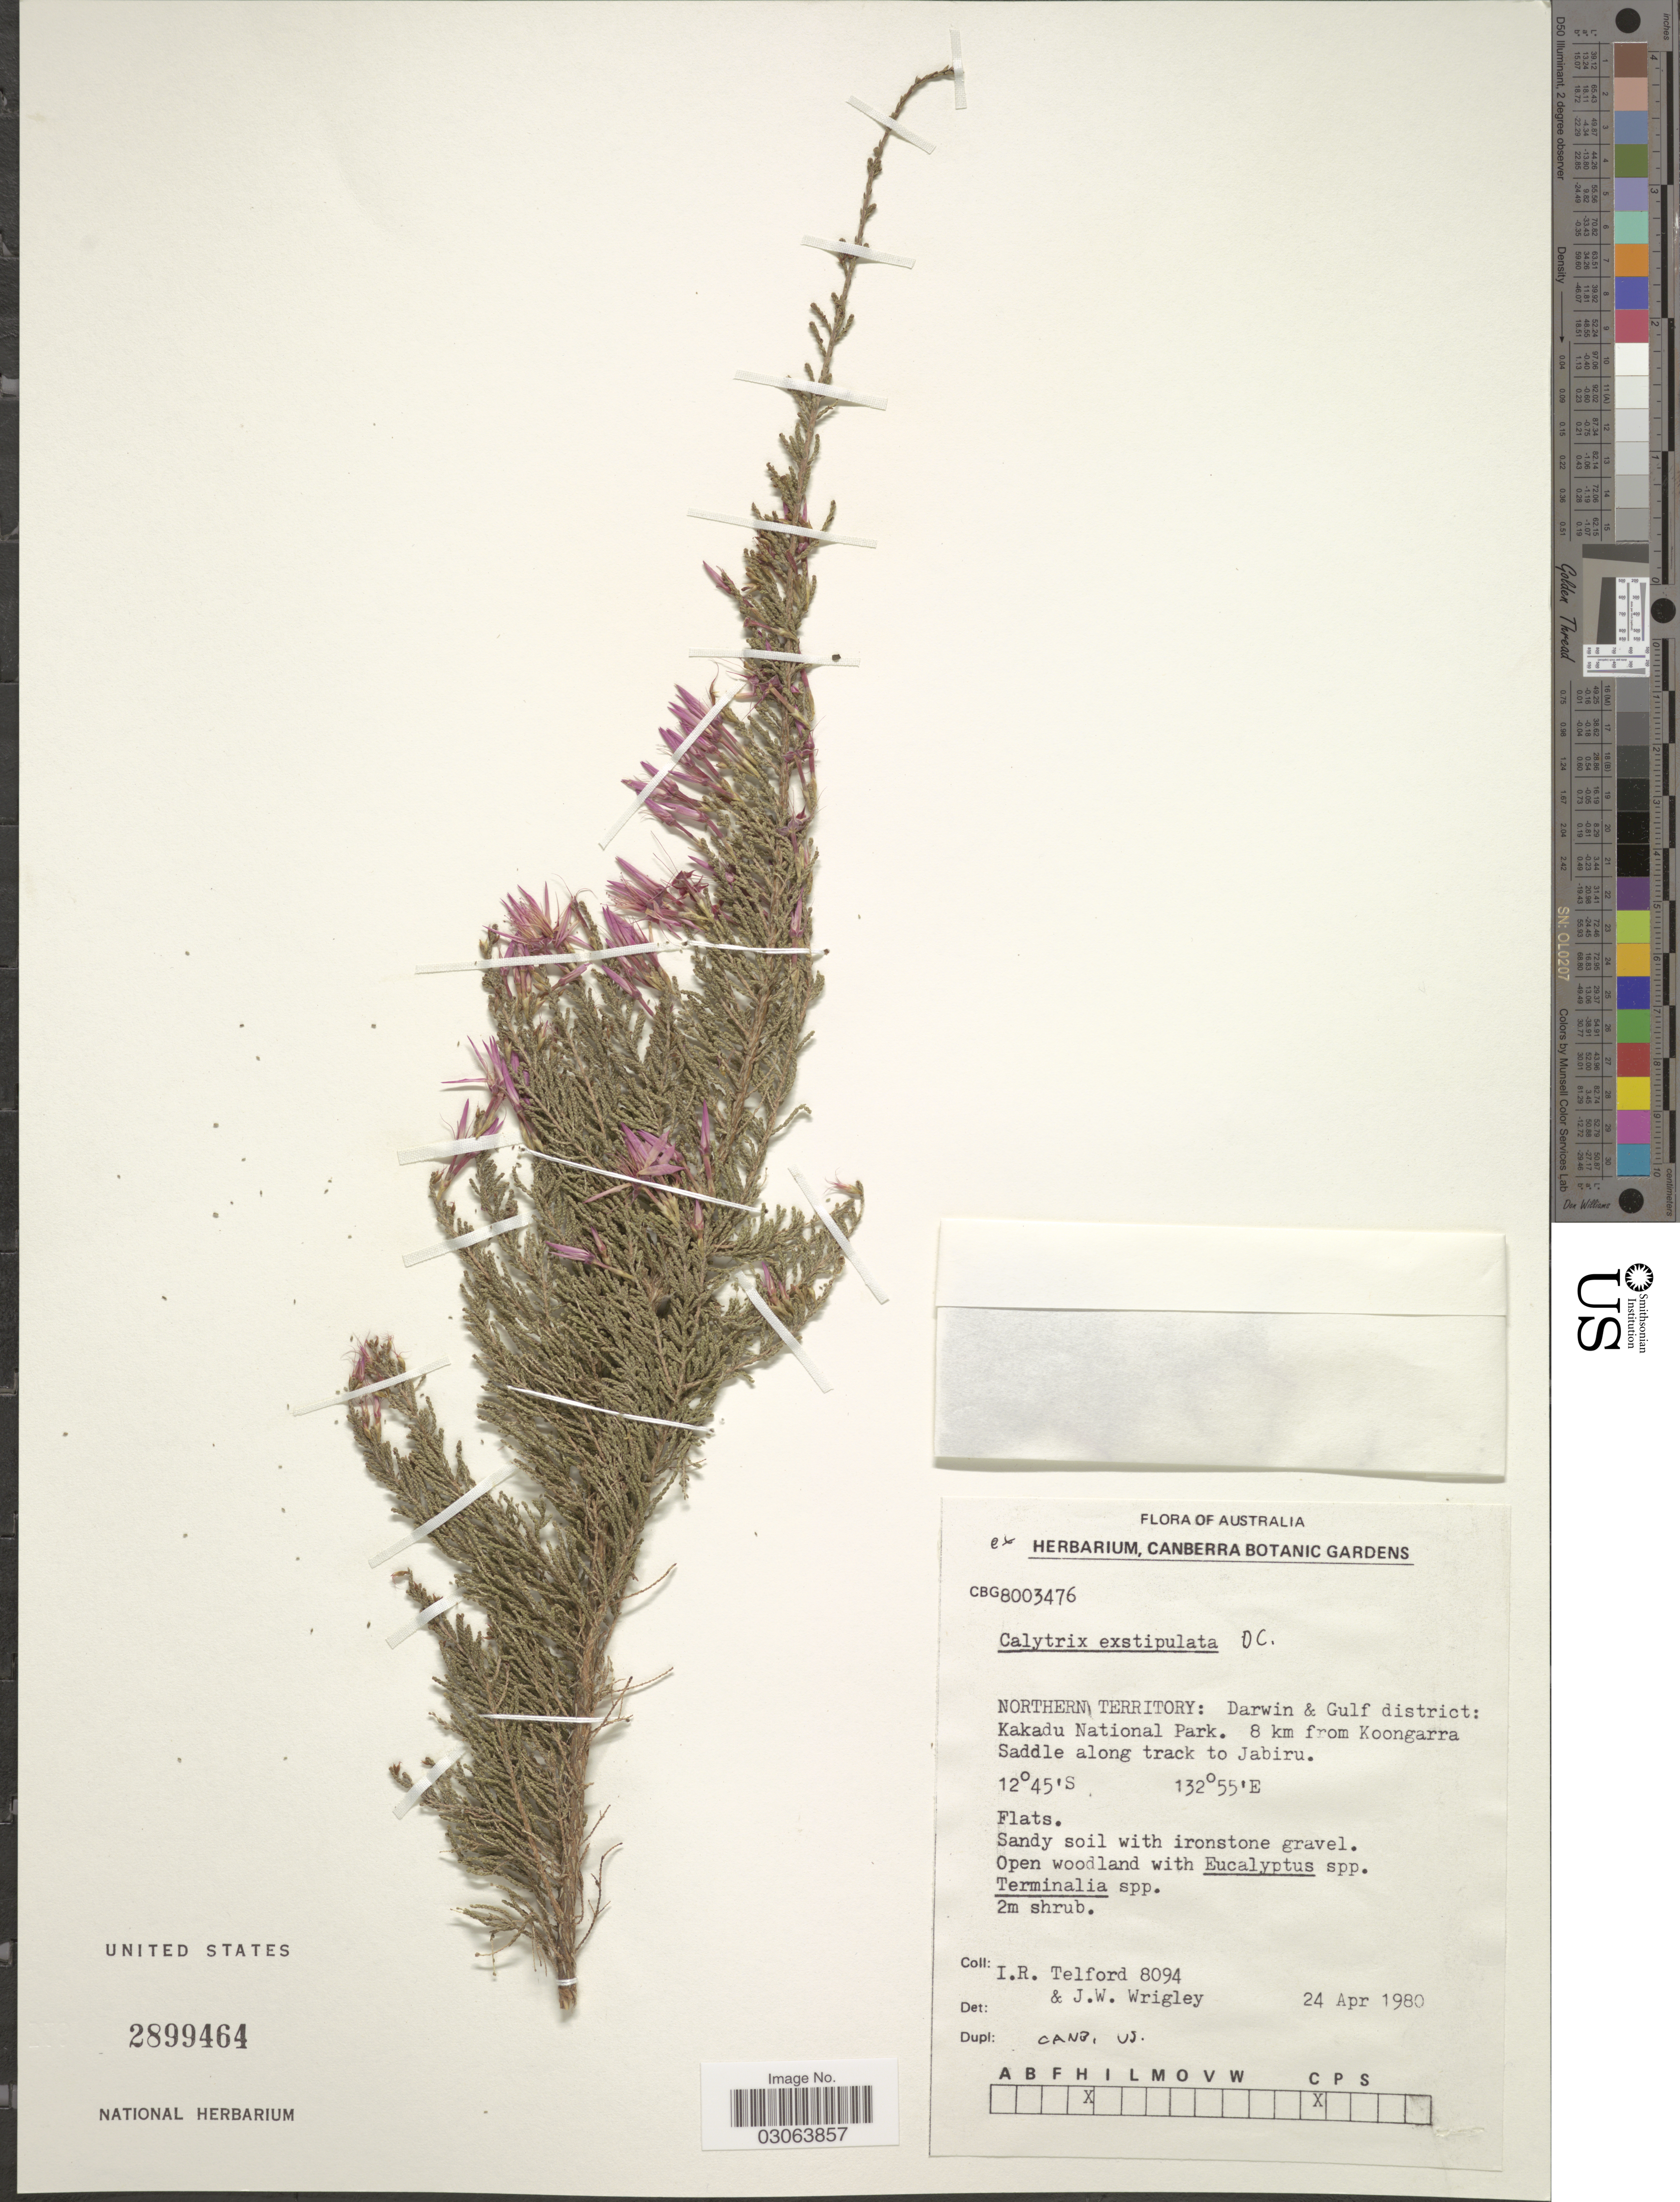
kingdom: Plantae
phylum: Tracheophyta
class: Magnoliopsida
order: Myrtales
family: Myrtaceae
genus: Calytrix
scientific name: Calytrix exstipulata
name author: D.C.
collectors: I. R. Telford & J. Wrigley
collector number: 8094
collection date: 1980-04-24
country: Australia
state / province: Northern Territory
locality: Darwin & Gulf district: Kakadu National Park. 8 km from Koongarra Saddle along track to Jabiru.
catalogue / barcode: US 2899464